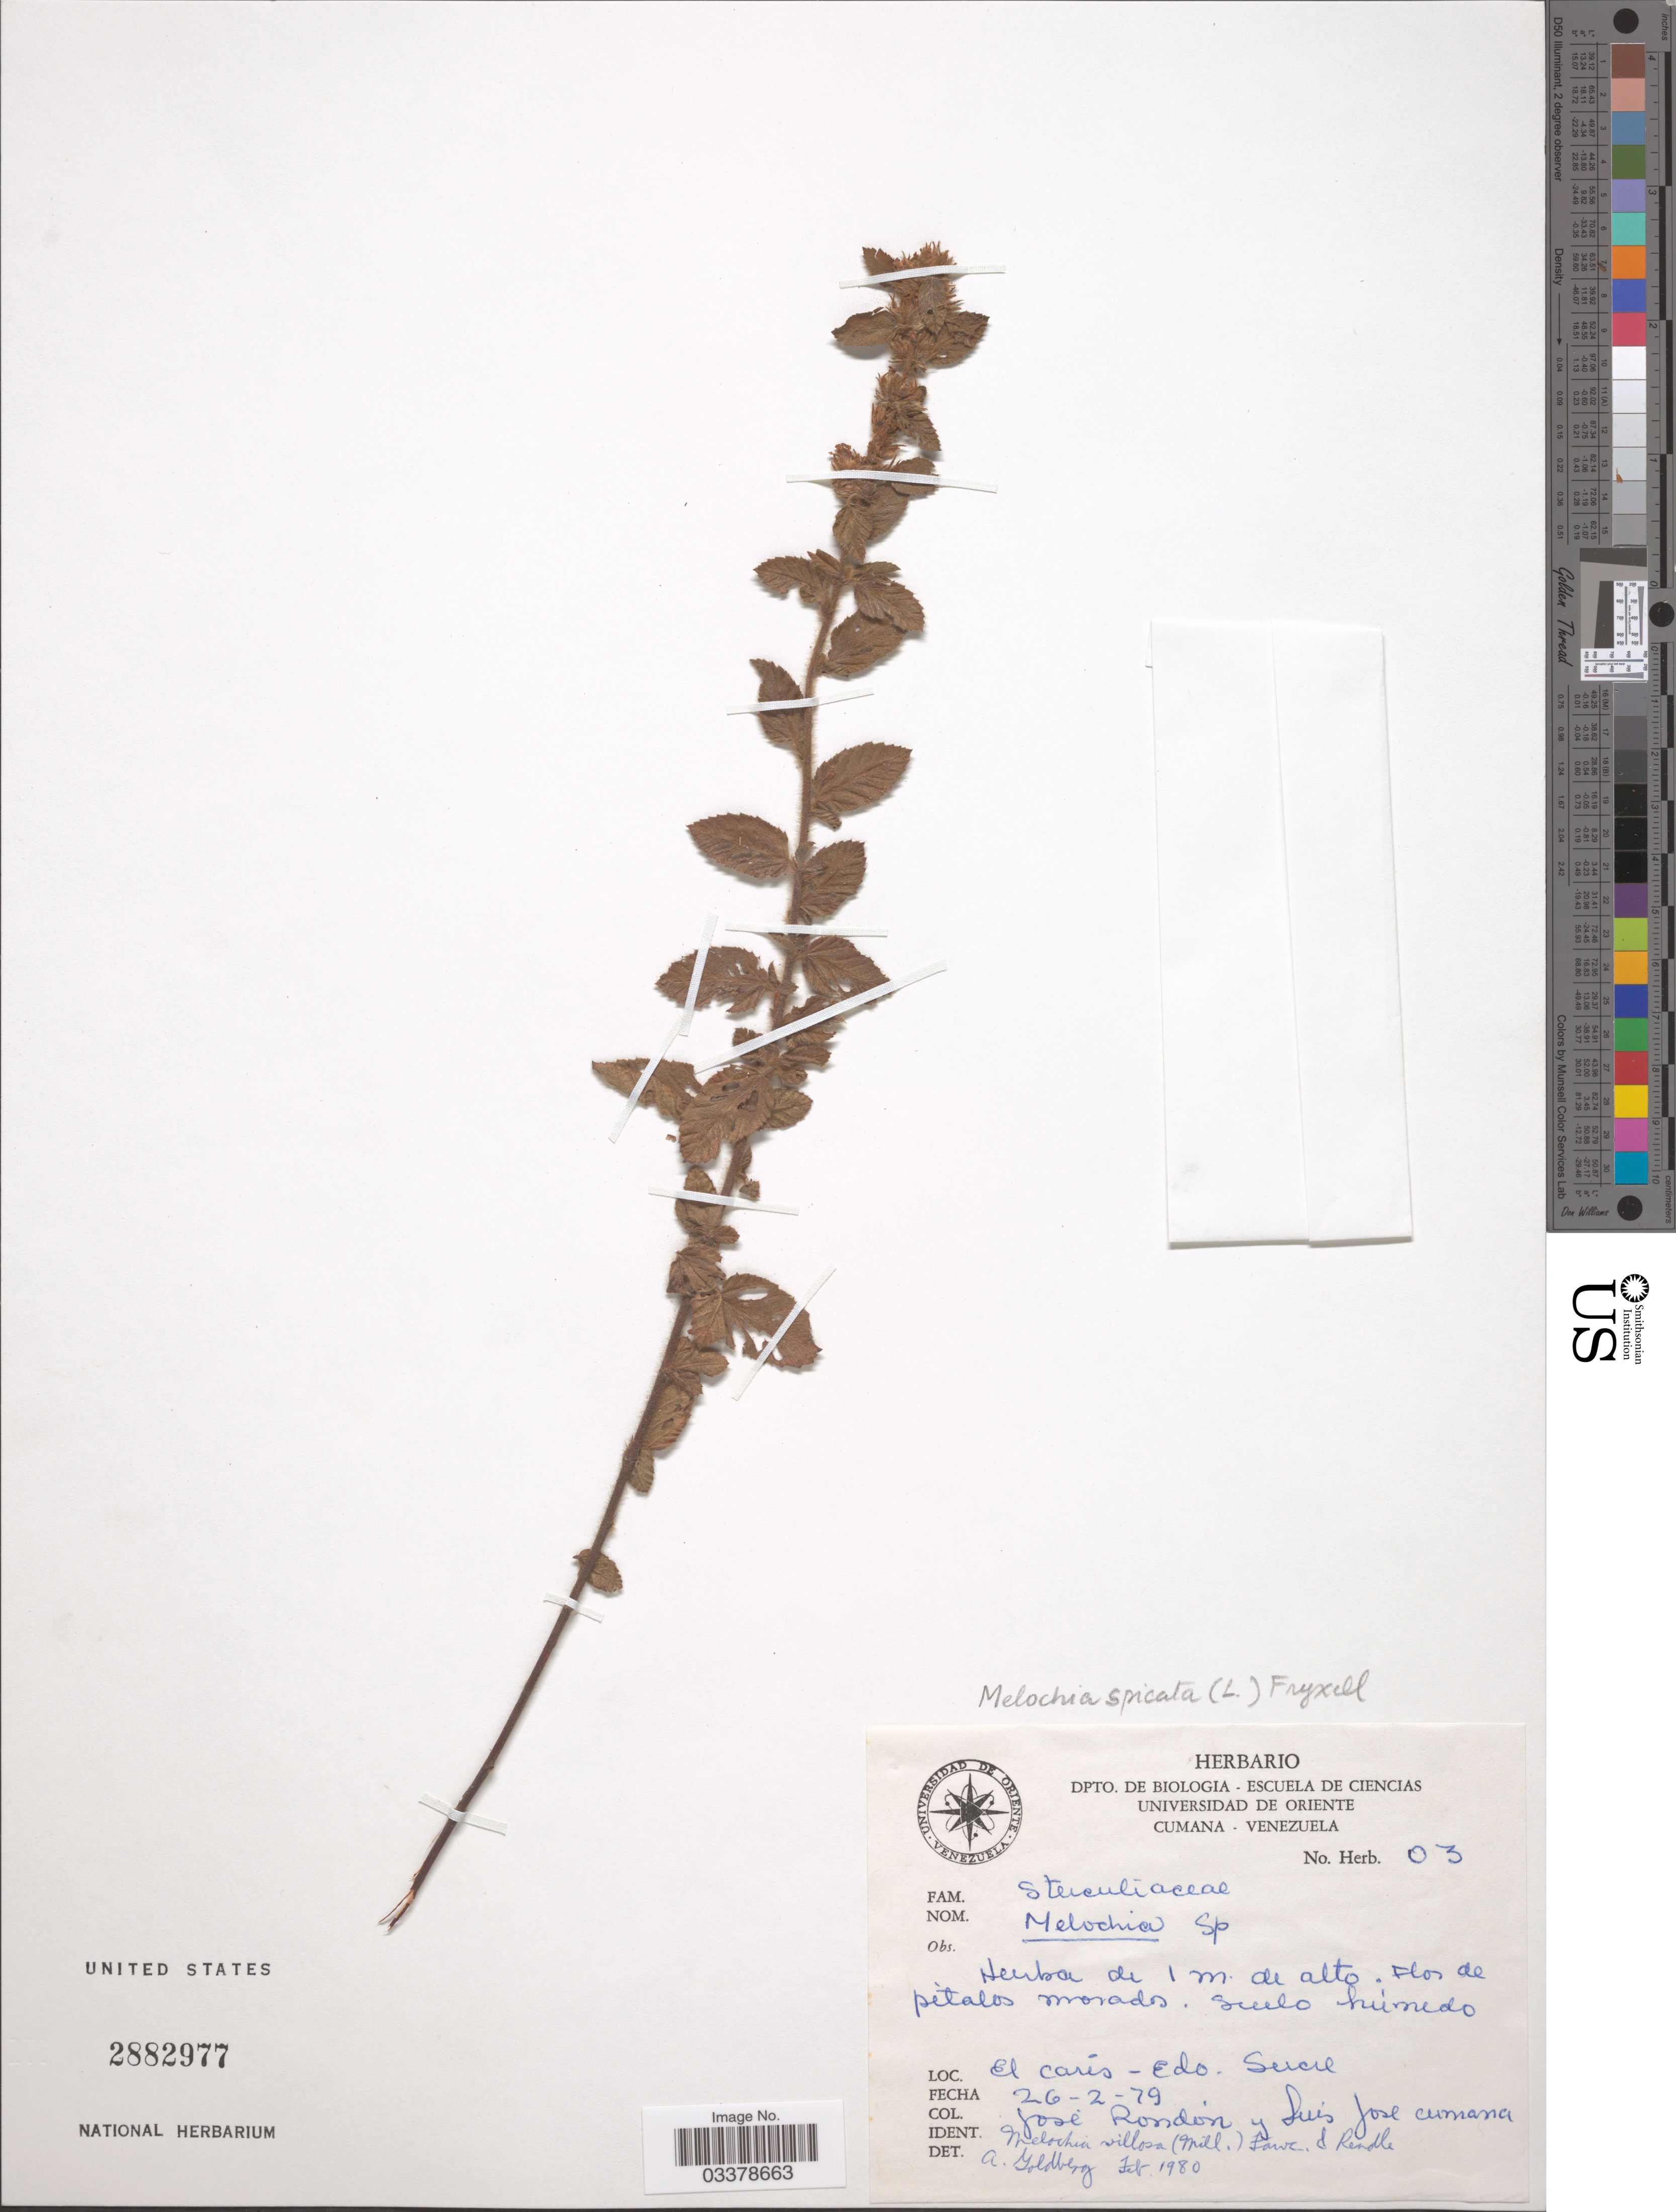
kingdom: Plantae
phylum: Tracheophyta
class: Magnoliopsida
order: Malvales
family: Malvaceae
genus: Melochia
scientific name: Melochia spicata var. spicata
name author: (L.) Fryxell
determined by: Dorr, L. J., (BOT), Smithsonian Institution - National Museum of Natural History (UNITED STATES)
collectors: J. Rondón & L. Cumana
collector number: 03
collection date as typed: Transcribed d/m/y: 26/2/79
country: Venezuela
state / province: Sucre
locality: El Carís.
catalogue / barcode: US 2882977